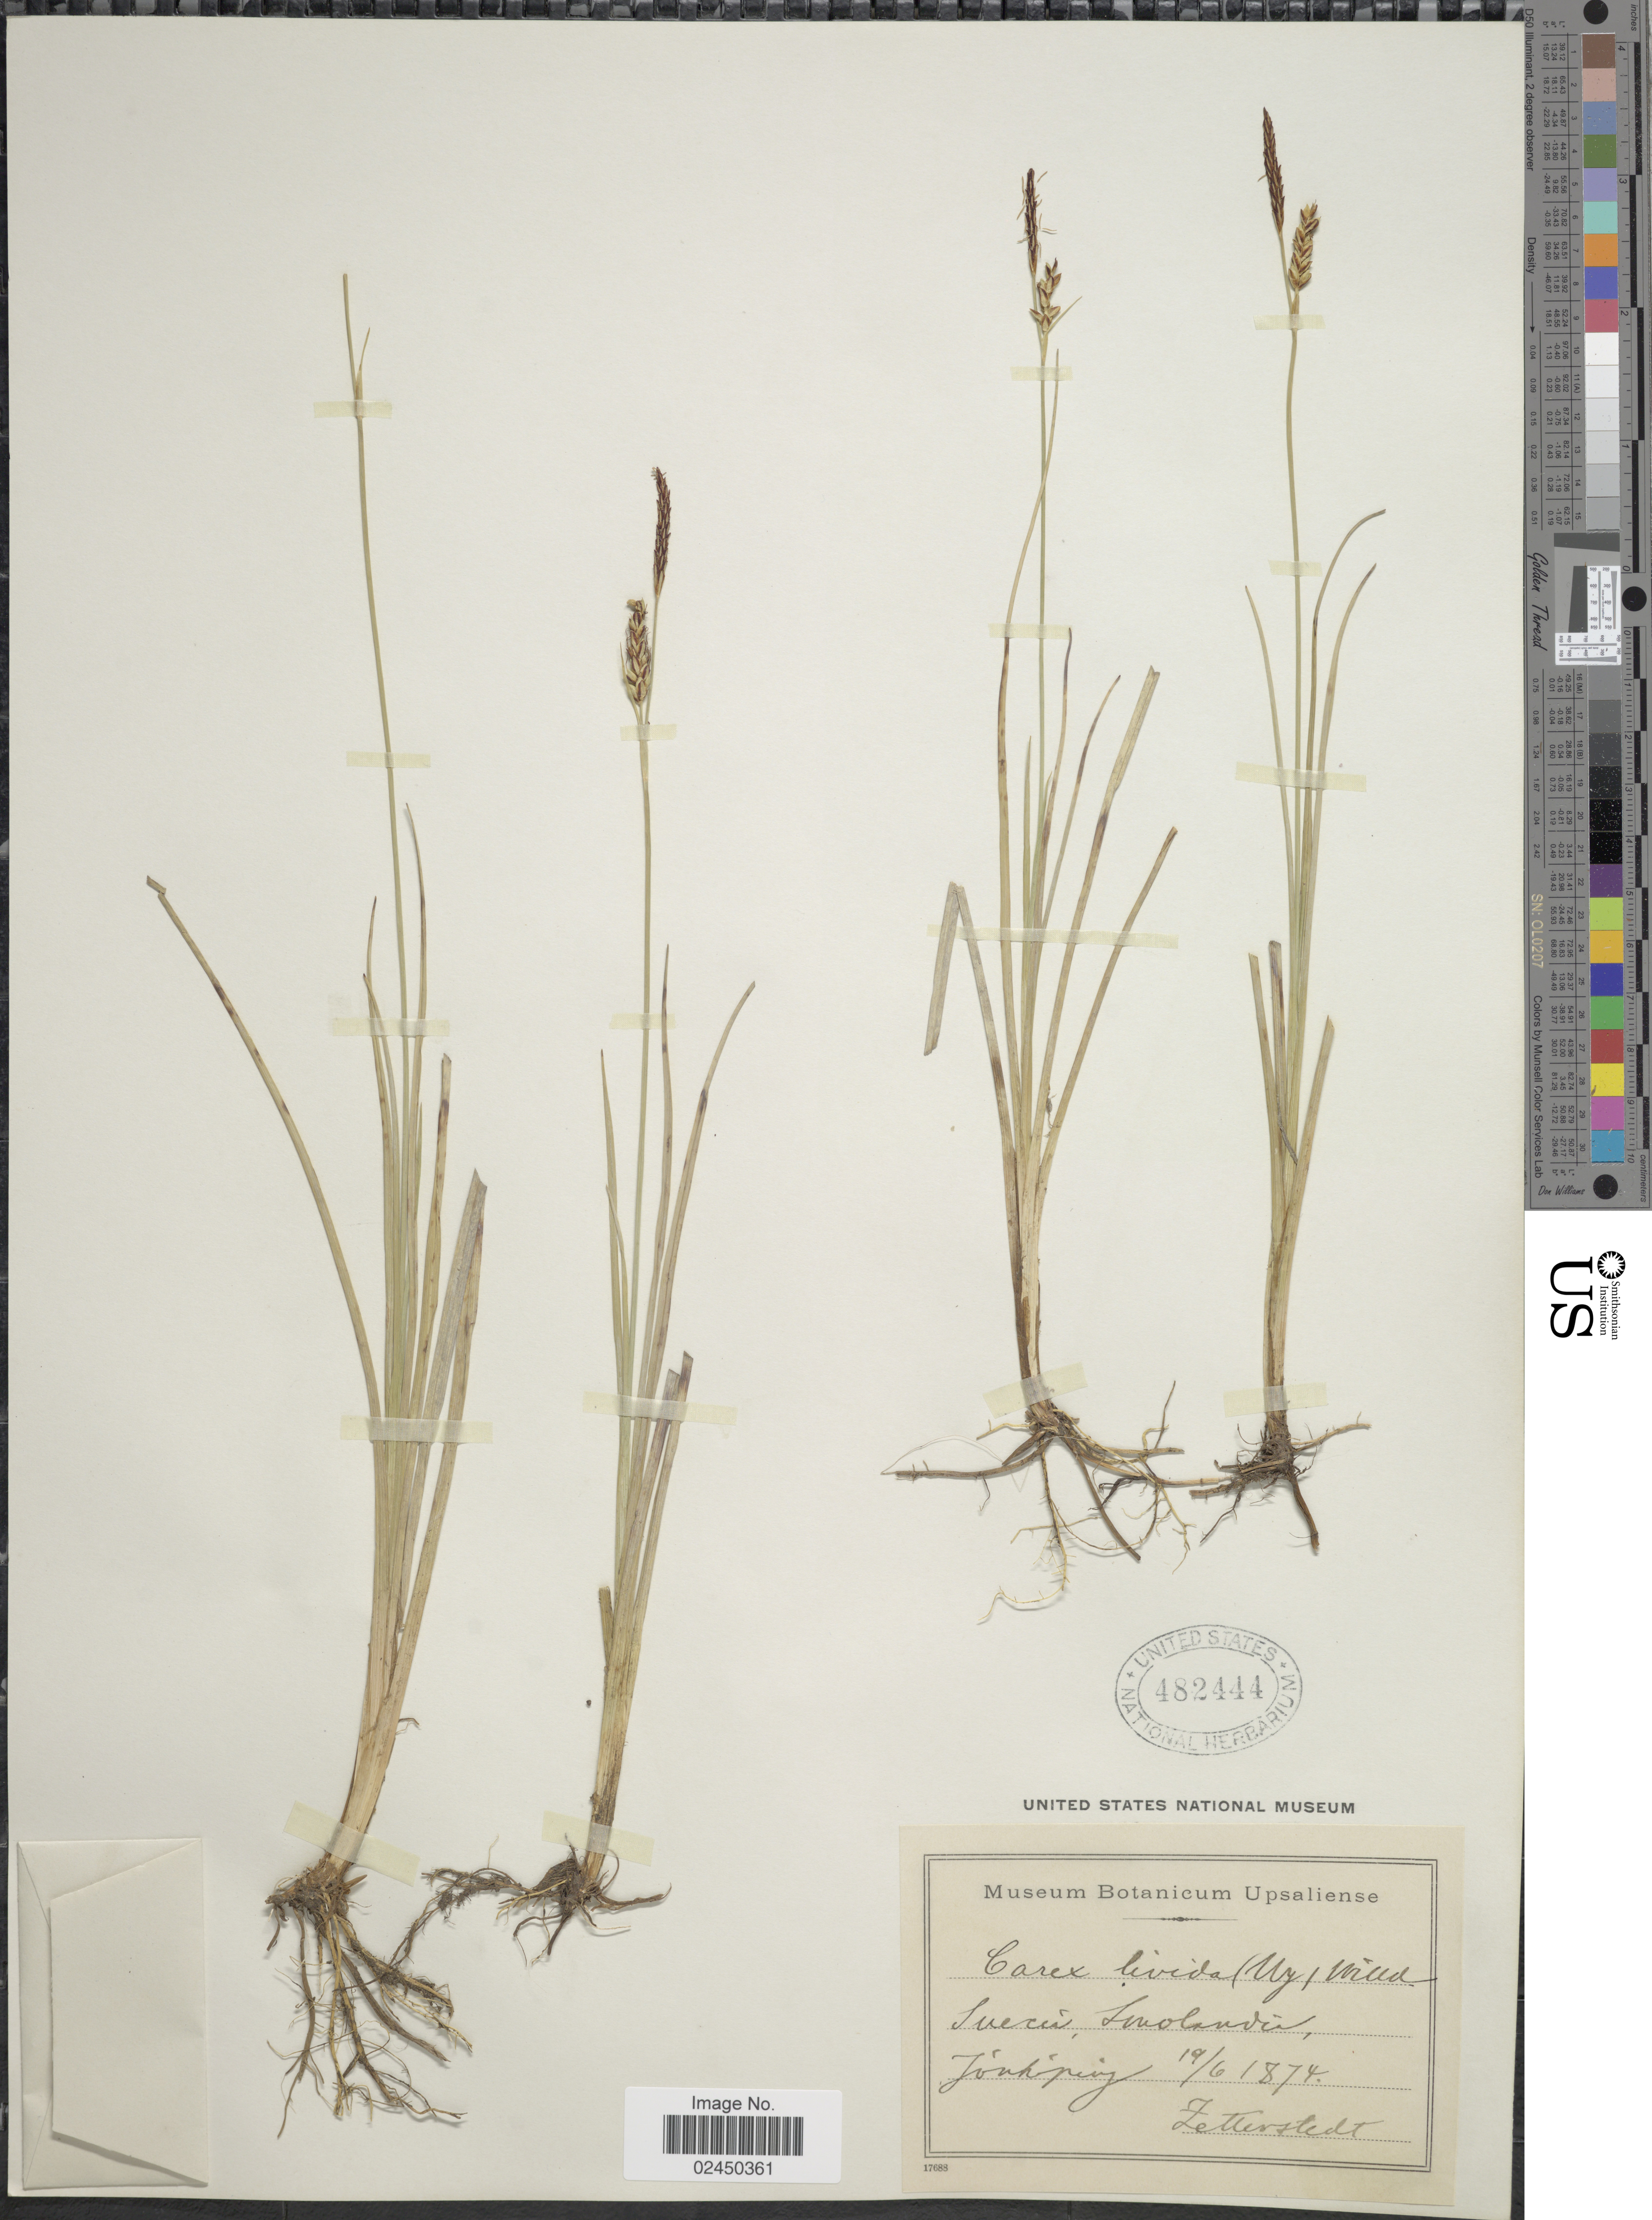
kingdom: Plantae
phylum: Tracheophyta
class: Liliopsida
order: Poales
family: Cyperaceae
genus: Carex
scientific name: Carex livida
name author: (Wahlenb.) Willd.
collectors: Zetterstedt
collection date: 1874-06-19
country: Sweden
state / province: Jönköping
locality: Suecia, Smolandia, Jönköping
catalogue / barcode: US 482444